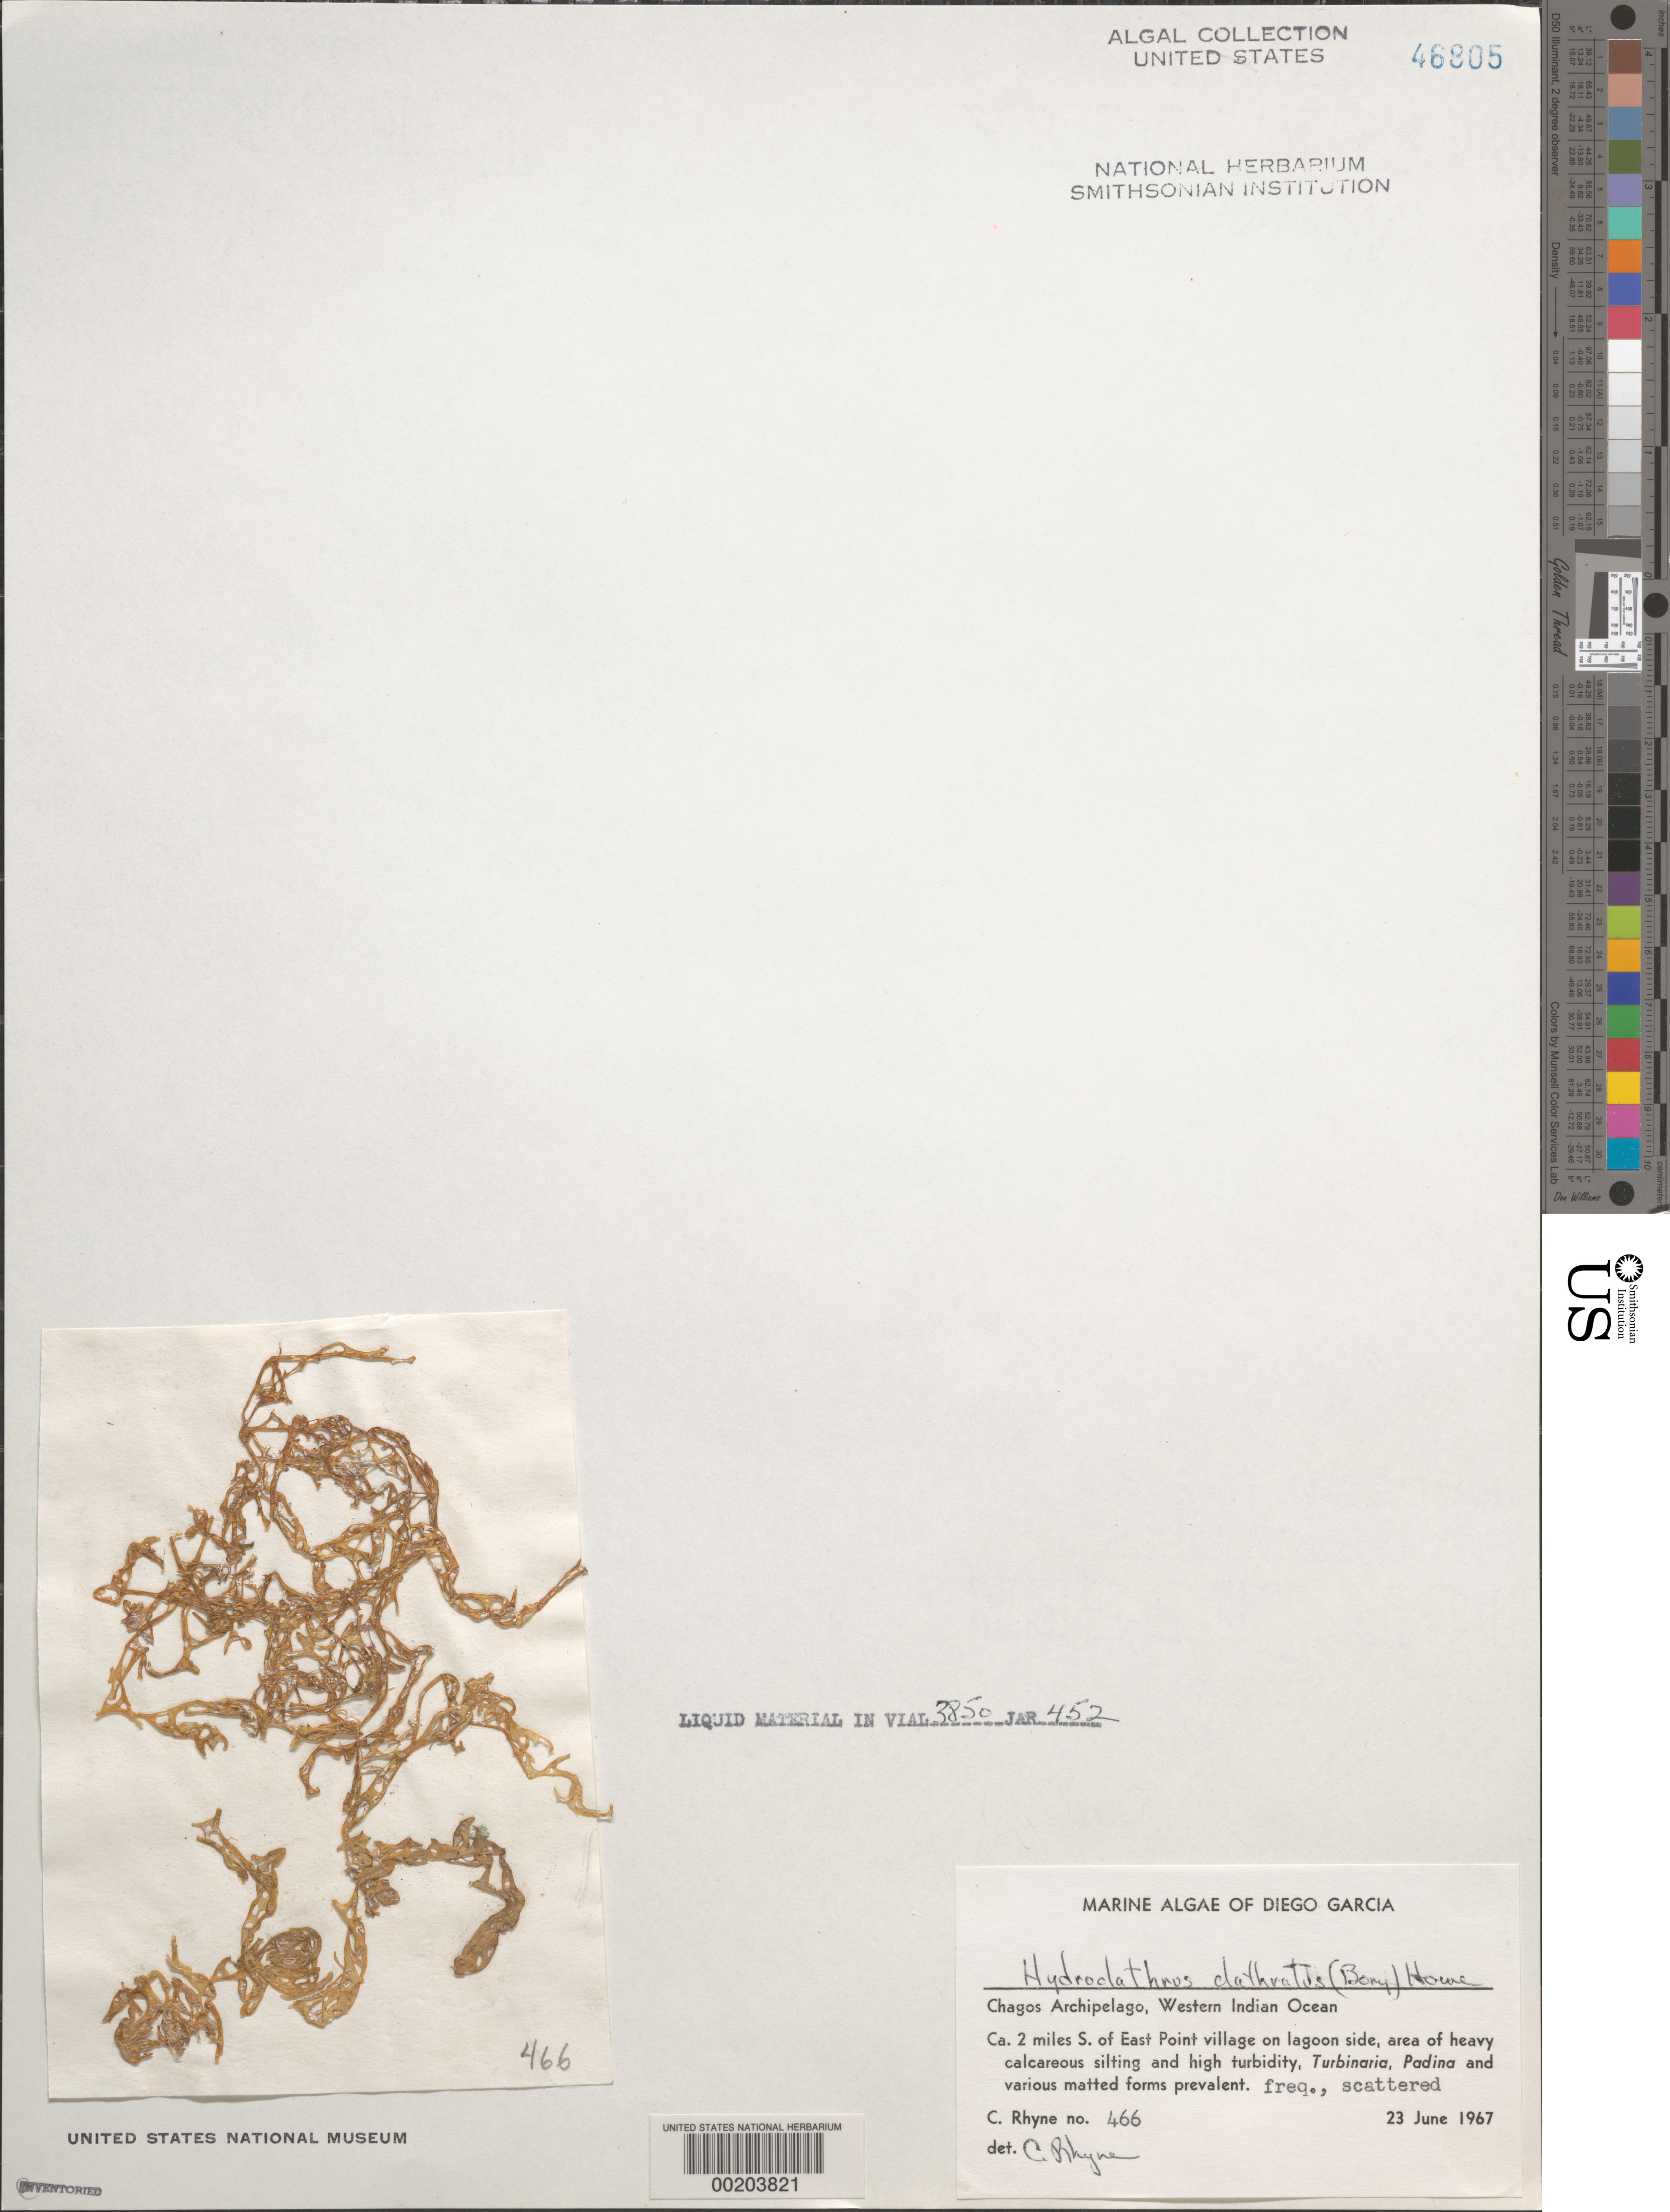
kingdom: Chromista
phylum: Ochrophyta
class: Phaeophyceae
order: Scytosiphonales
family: Scytosiphonaceae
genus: Hydroclathrus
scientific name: Hydroclathrus clathratus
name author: (C. Agardh) M. Howe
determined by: Rhyne, C. F.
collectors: C. Rhyne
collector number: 466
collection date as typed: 23 Jun 1967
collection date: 1967-06-23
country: British Indian Ocean Territory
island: Diego Garcia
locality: Ca. 2 miles south of East Point Village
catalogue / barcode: US 46805